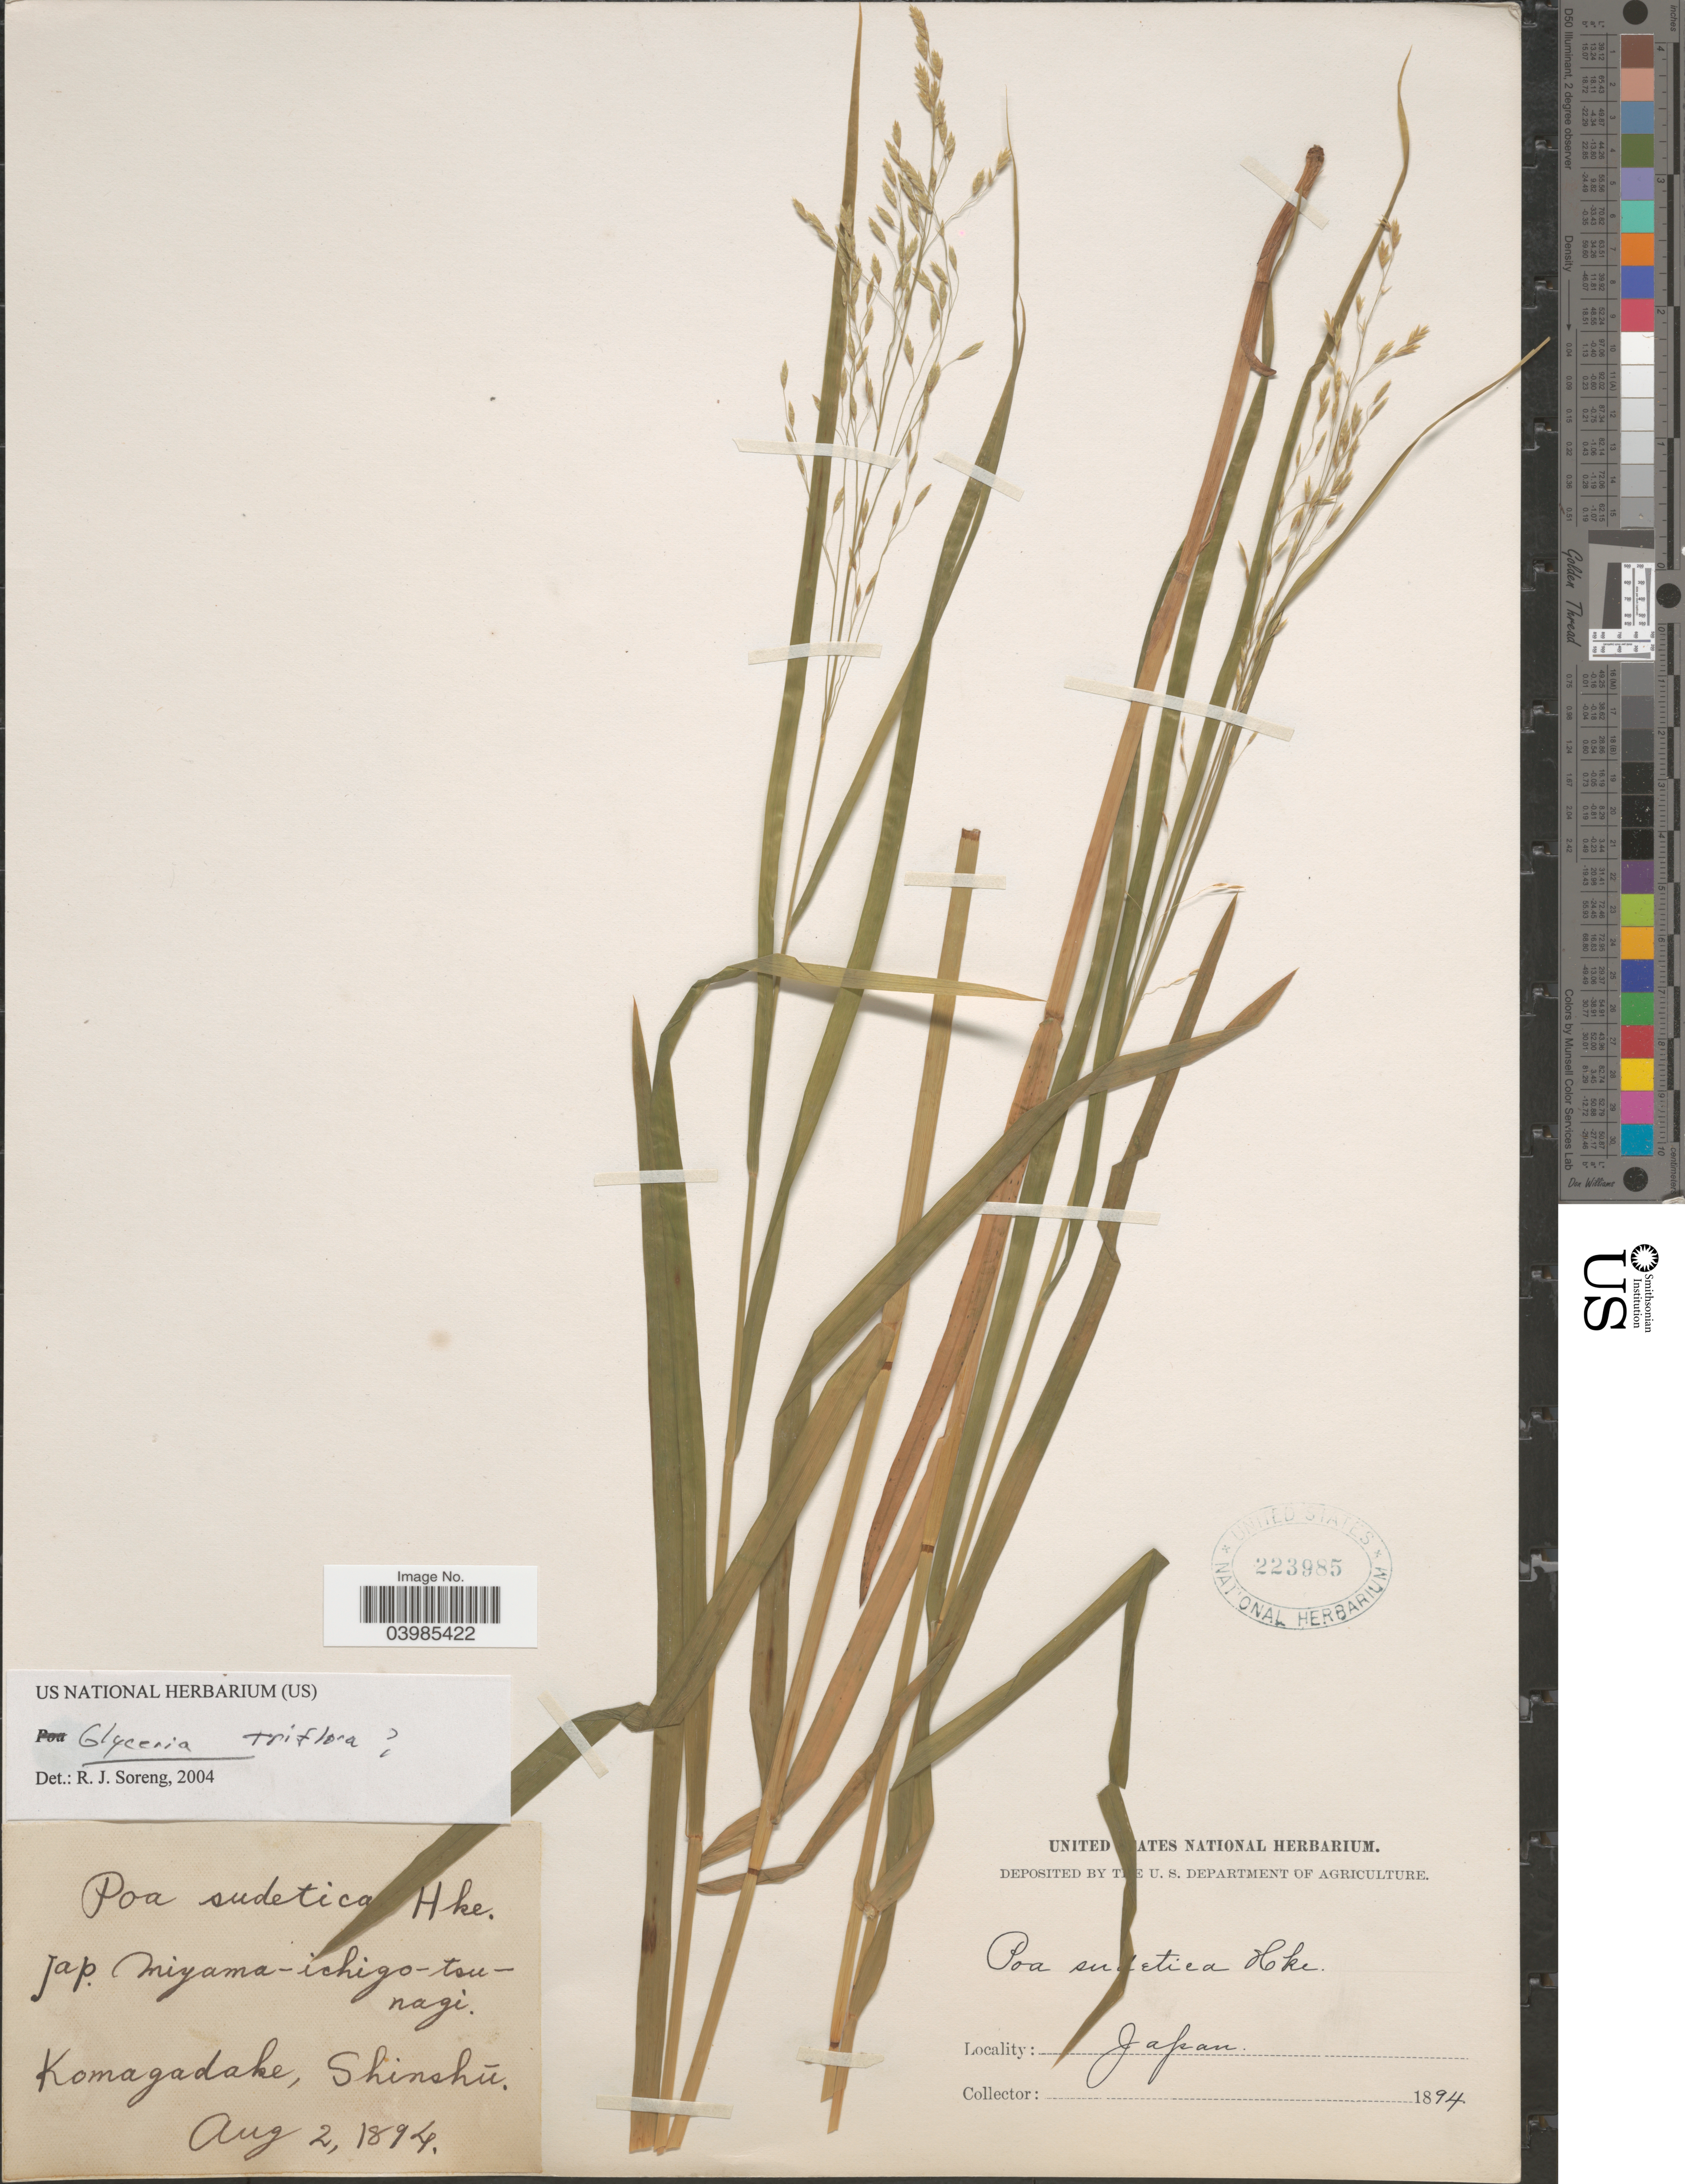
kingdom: Plantae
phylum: Tracheophyta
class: Liliopsida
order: Poales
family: Poaceae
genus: Glyceria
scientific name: Glyceria triflora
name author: (Korsh.) Kom.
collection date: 1894-08-02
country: Japan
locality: Komagadake, Shinshū.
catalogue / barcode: US 223985